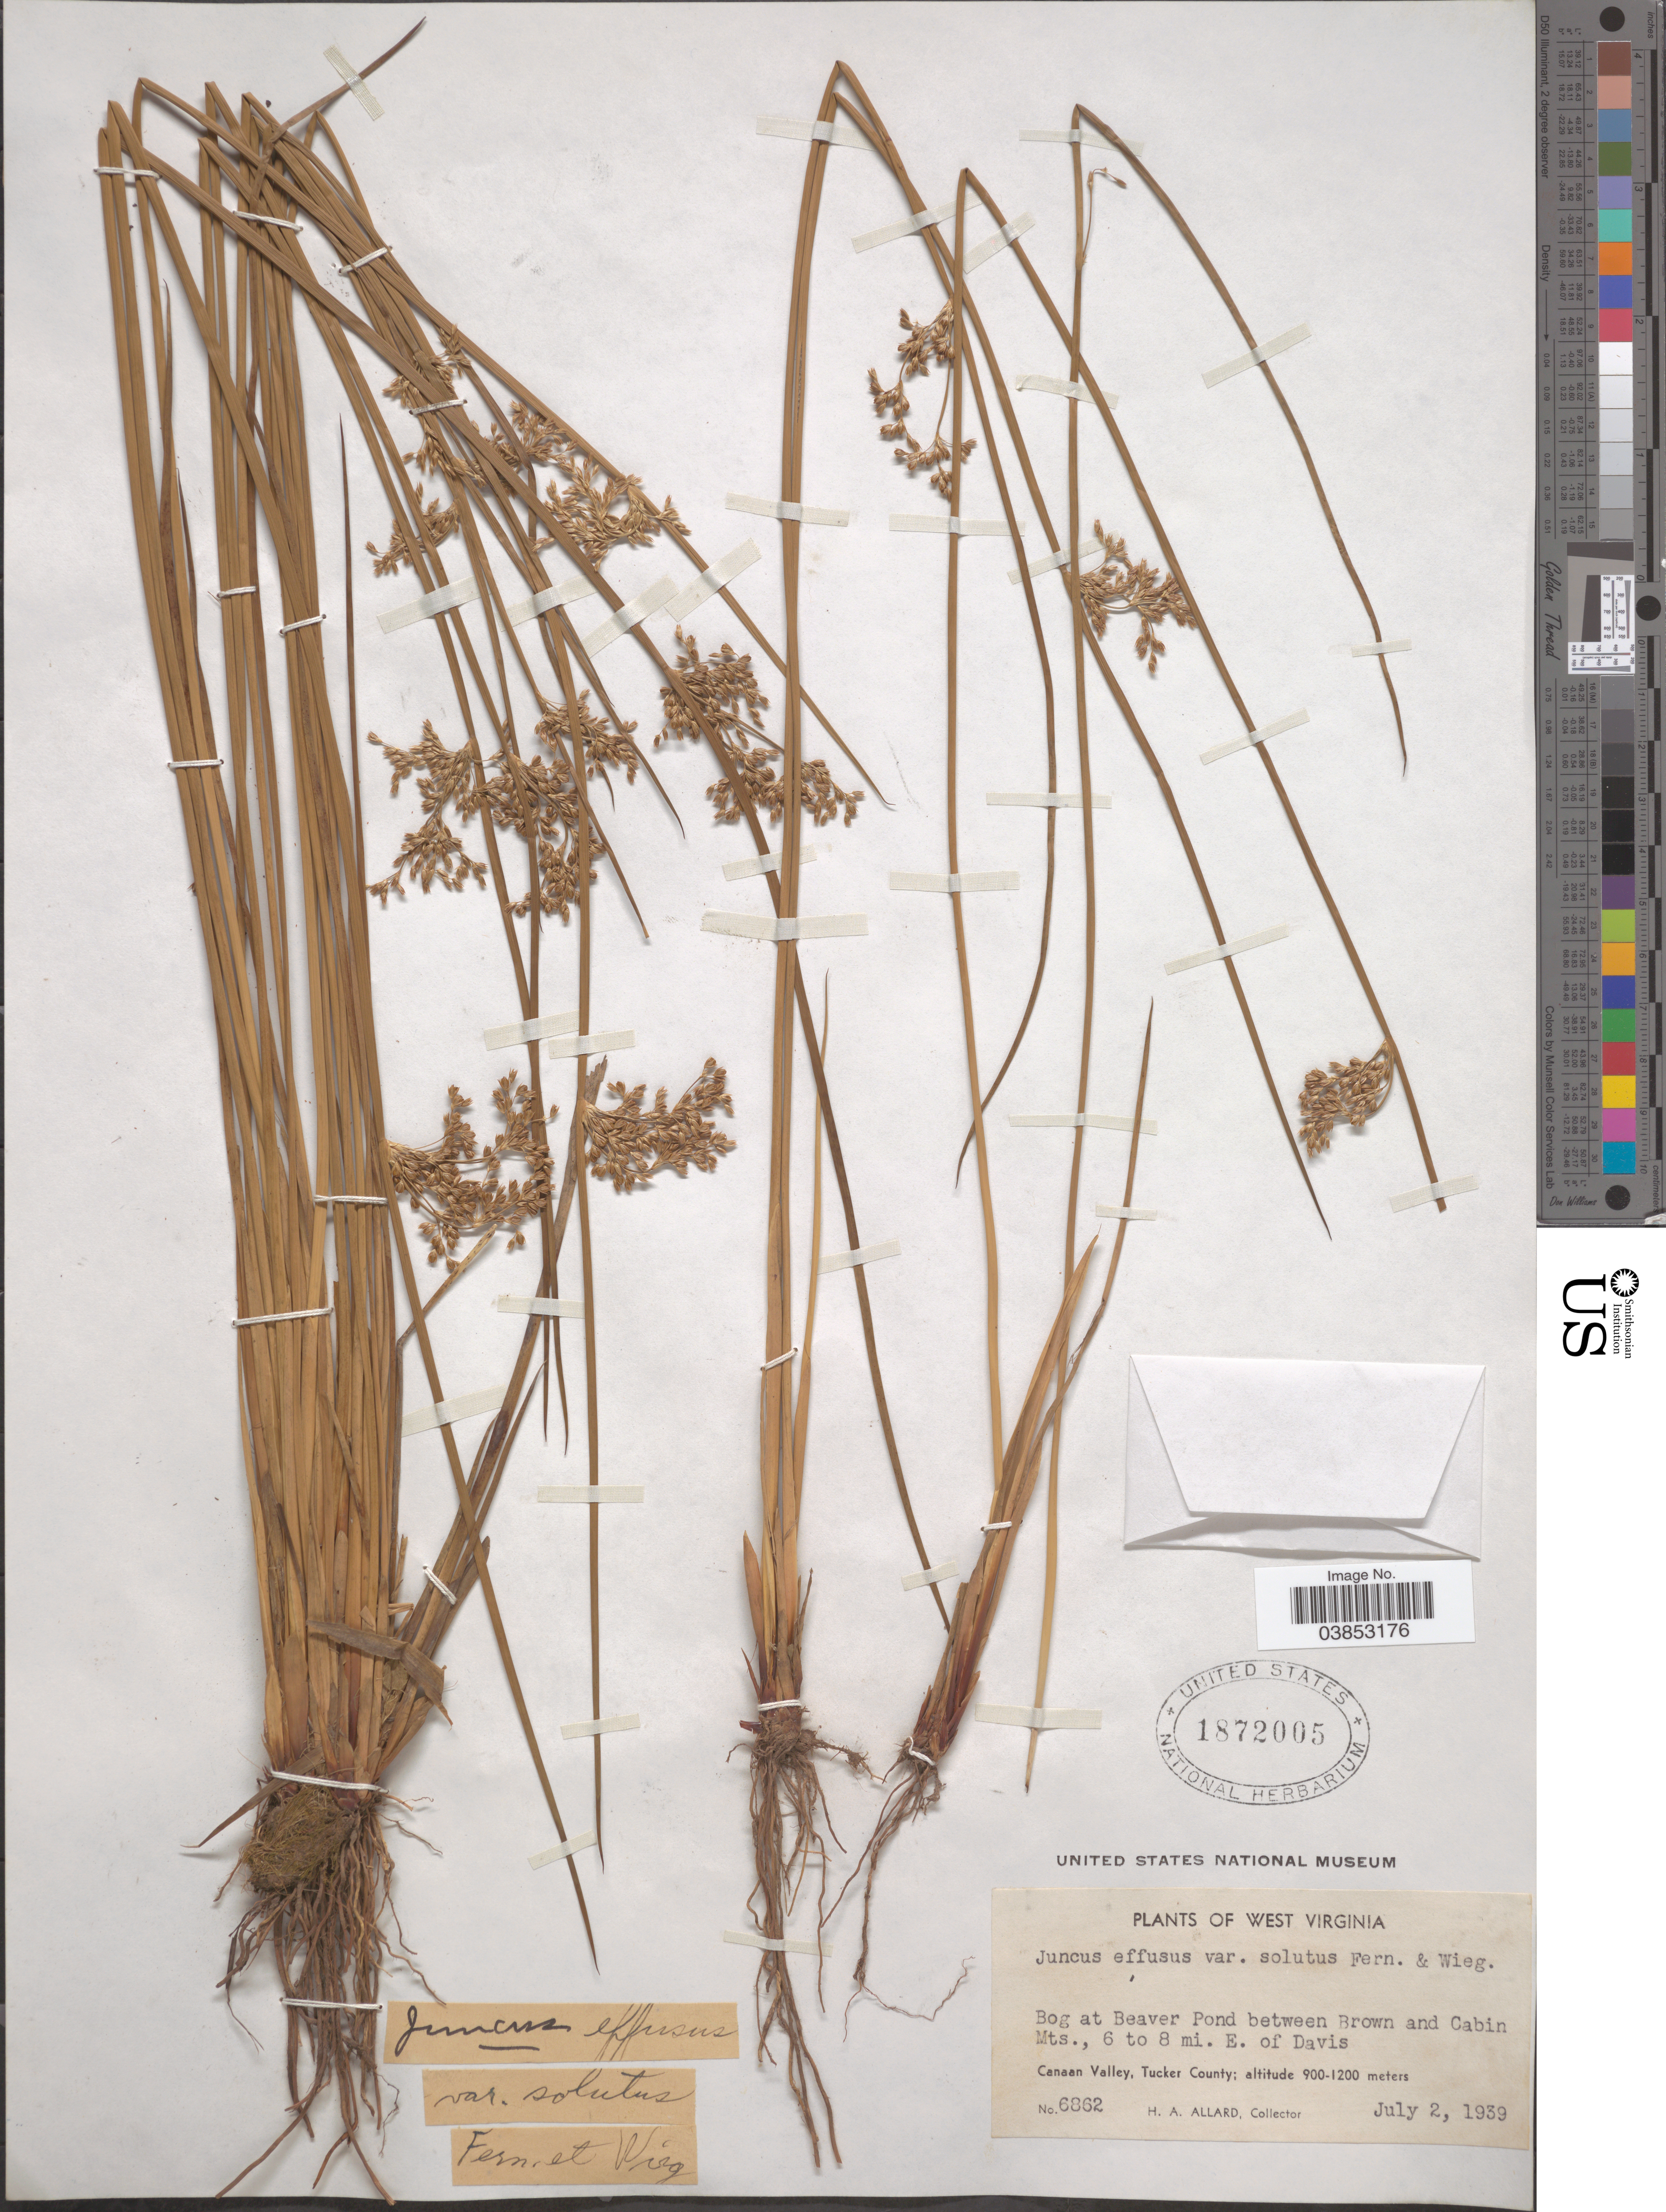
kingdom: Plantae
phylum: Tracheophyta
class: Liliopsida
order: Poales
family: Juncaceae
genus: Juncus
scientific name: Juncus effusus var. solutus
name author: Fernald & Wiegand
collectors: H. A. Allard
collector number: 6862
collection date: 1939-07-02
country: United States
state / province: West Virginia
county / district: Tucker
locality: Bog at Beaver Pond between Brown and Cabin Mts., 6 to 8 mi. E. of Davis. Canaan Valley, Tucker County.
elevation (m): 900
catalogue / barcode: US 1872005